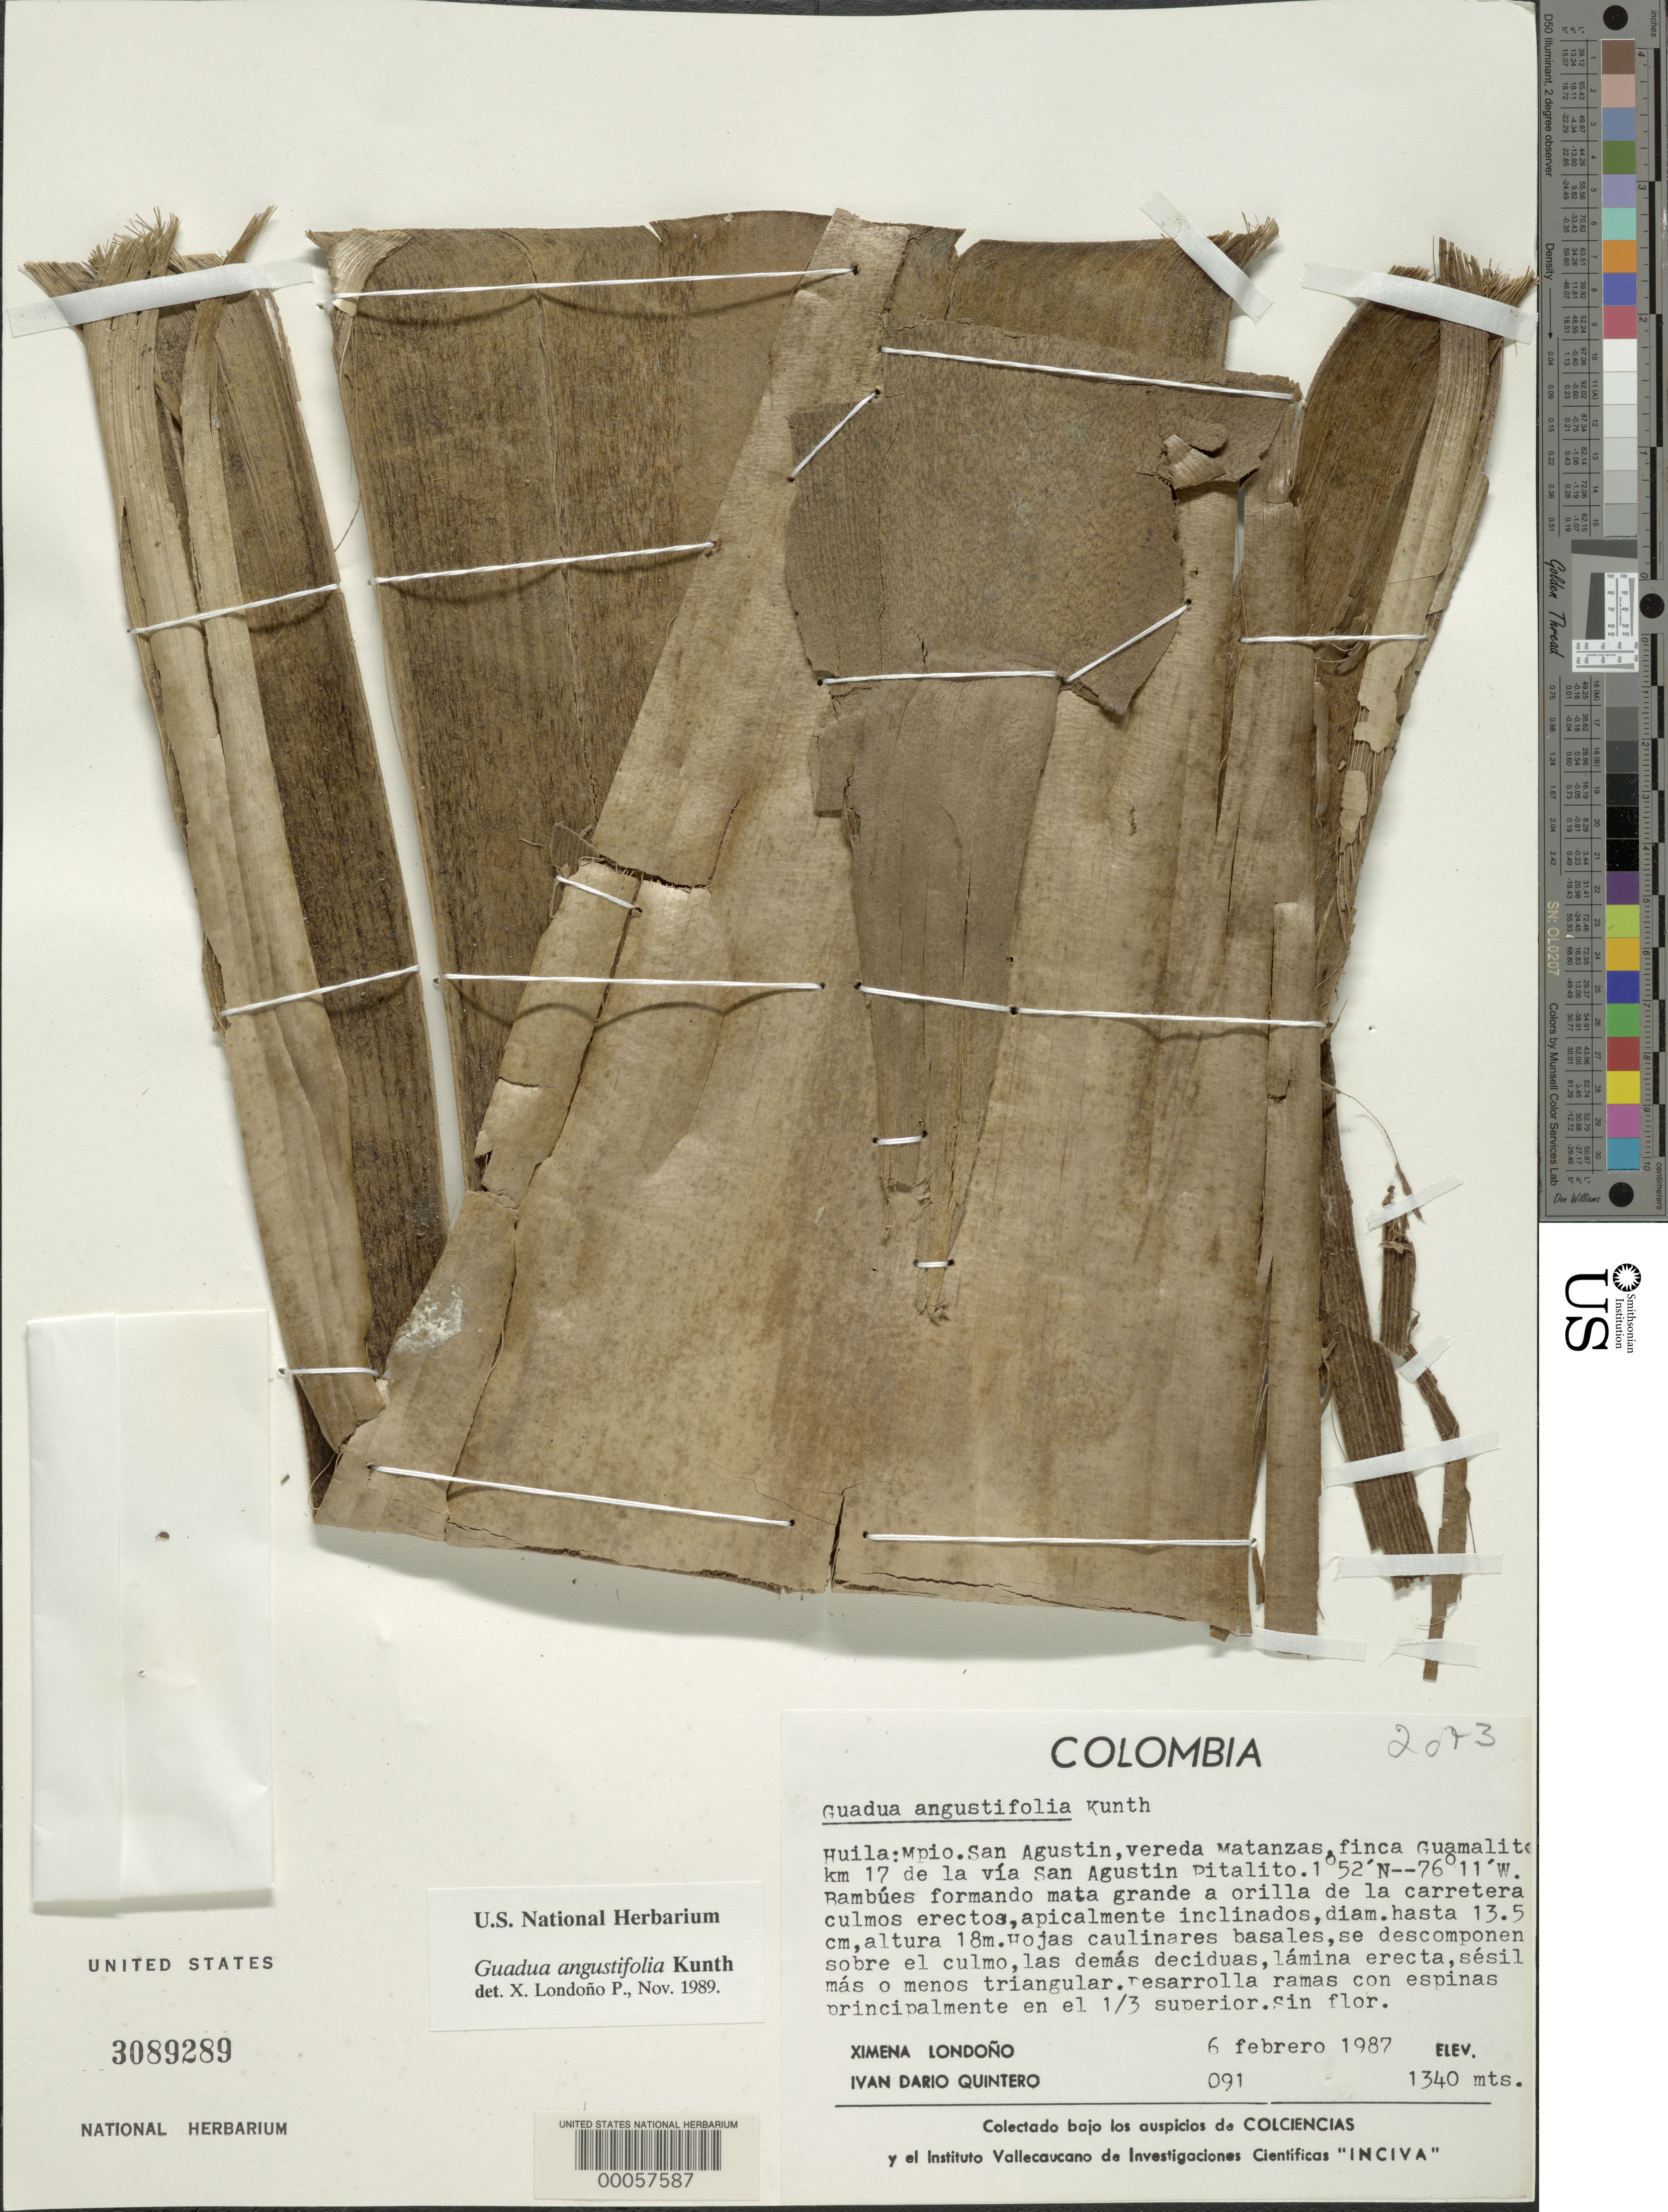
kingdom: Plantae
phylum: Tracheophyta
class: Liliopsida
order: Poales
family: Poaceae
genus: Guadua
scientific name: Guadua angustifolia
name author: Kunth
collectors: X. Londoño & I. Quintero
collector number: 091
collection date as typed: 06 Feb 1987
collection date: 1987-02-06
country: Colombia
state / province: Huila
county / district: San Agustín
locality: Mun. San Agustin, Matanzas Trail, Guamalito land, km 17 of the San Agustin-Pitalito Road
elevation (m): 1340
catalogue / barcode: US 3089289